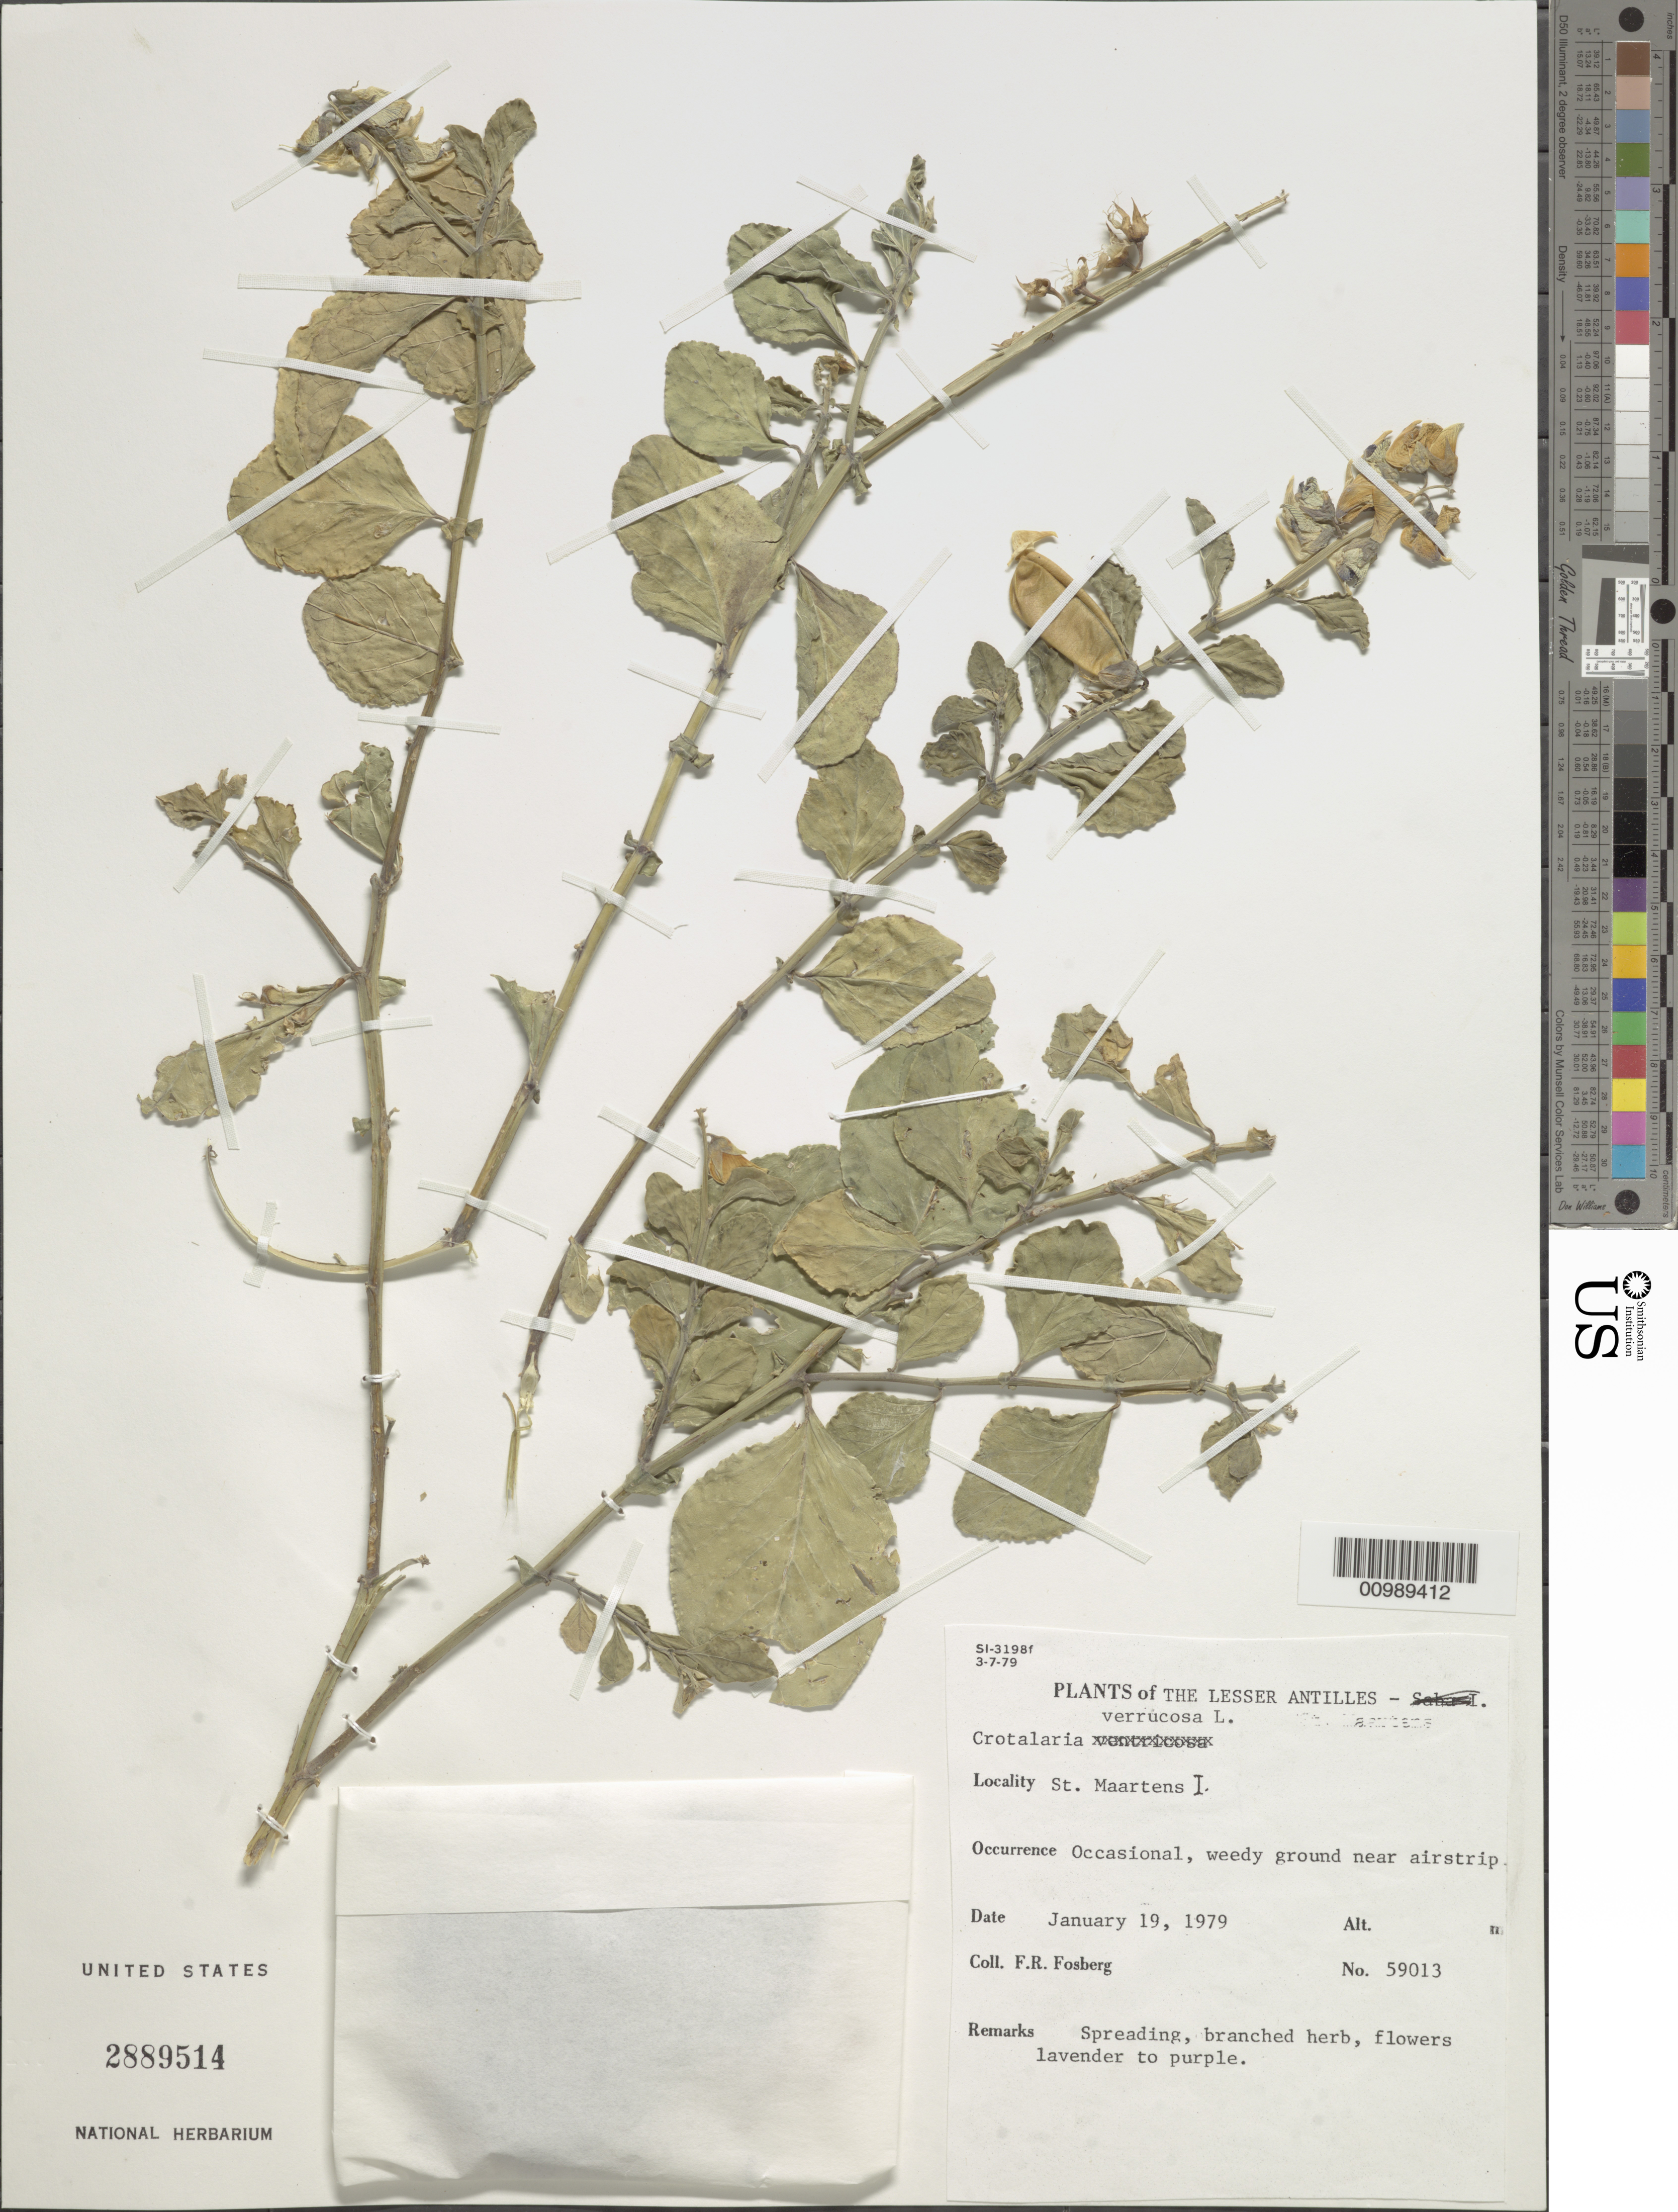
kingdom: Plantae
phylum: Tracheophyta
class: Magnoliopsida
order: Fabales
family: Fabaceae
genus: Crotalaria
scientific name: Crotalaria verrucosa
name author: L.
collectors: F. R. Fosberg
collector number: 59013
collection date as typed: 19 Jan 1979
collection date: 1979-01-19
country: Netherlands Antilles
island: Saba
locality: St. Maartens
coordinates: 0 N, 0 E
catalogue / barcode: US 2889514